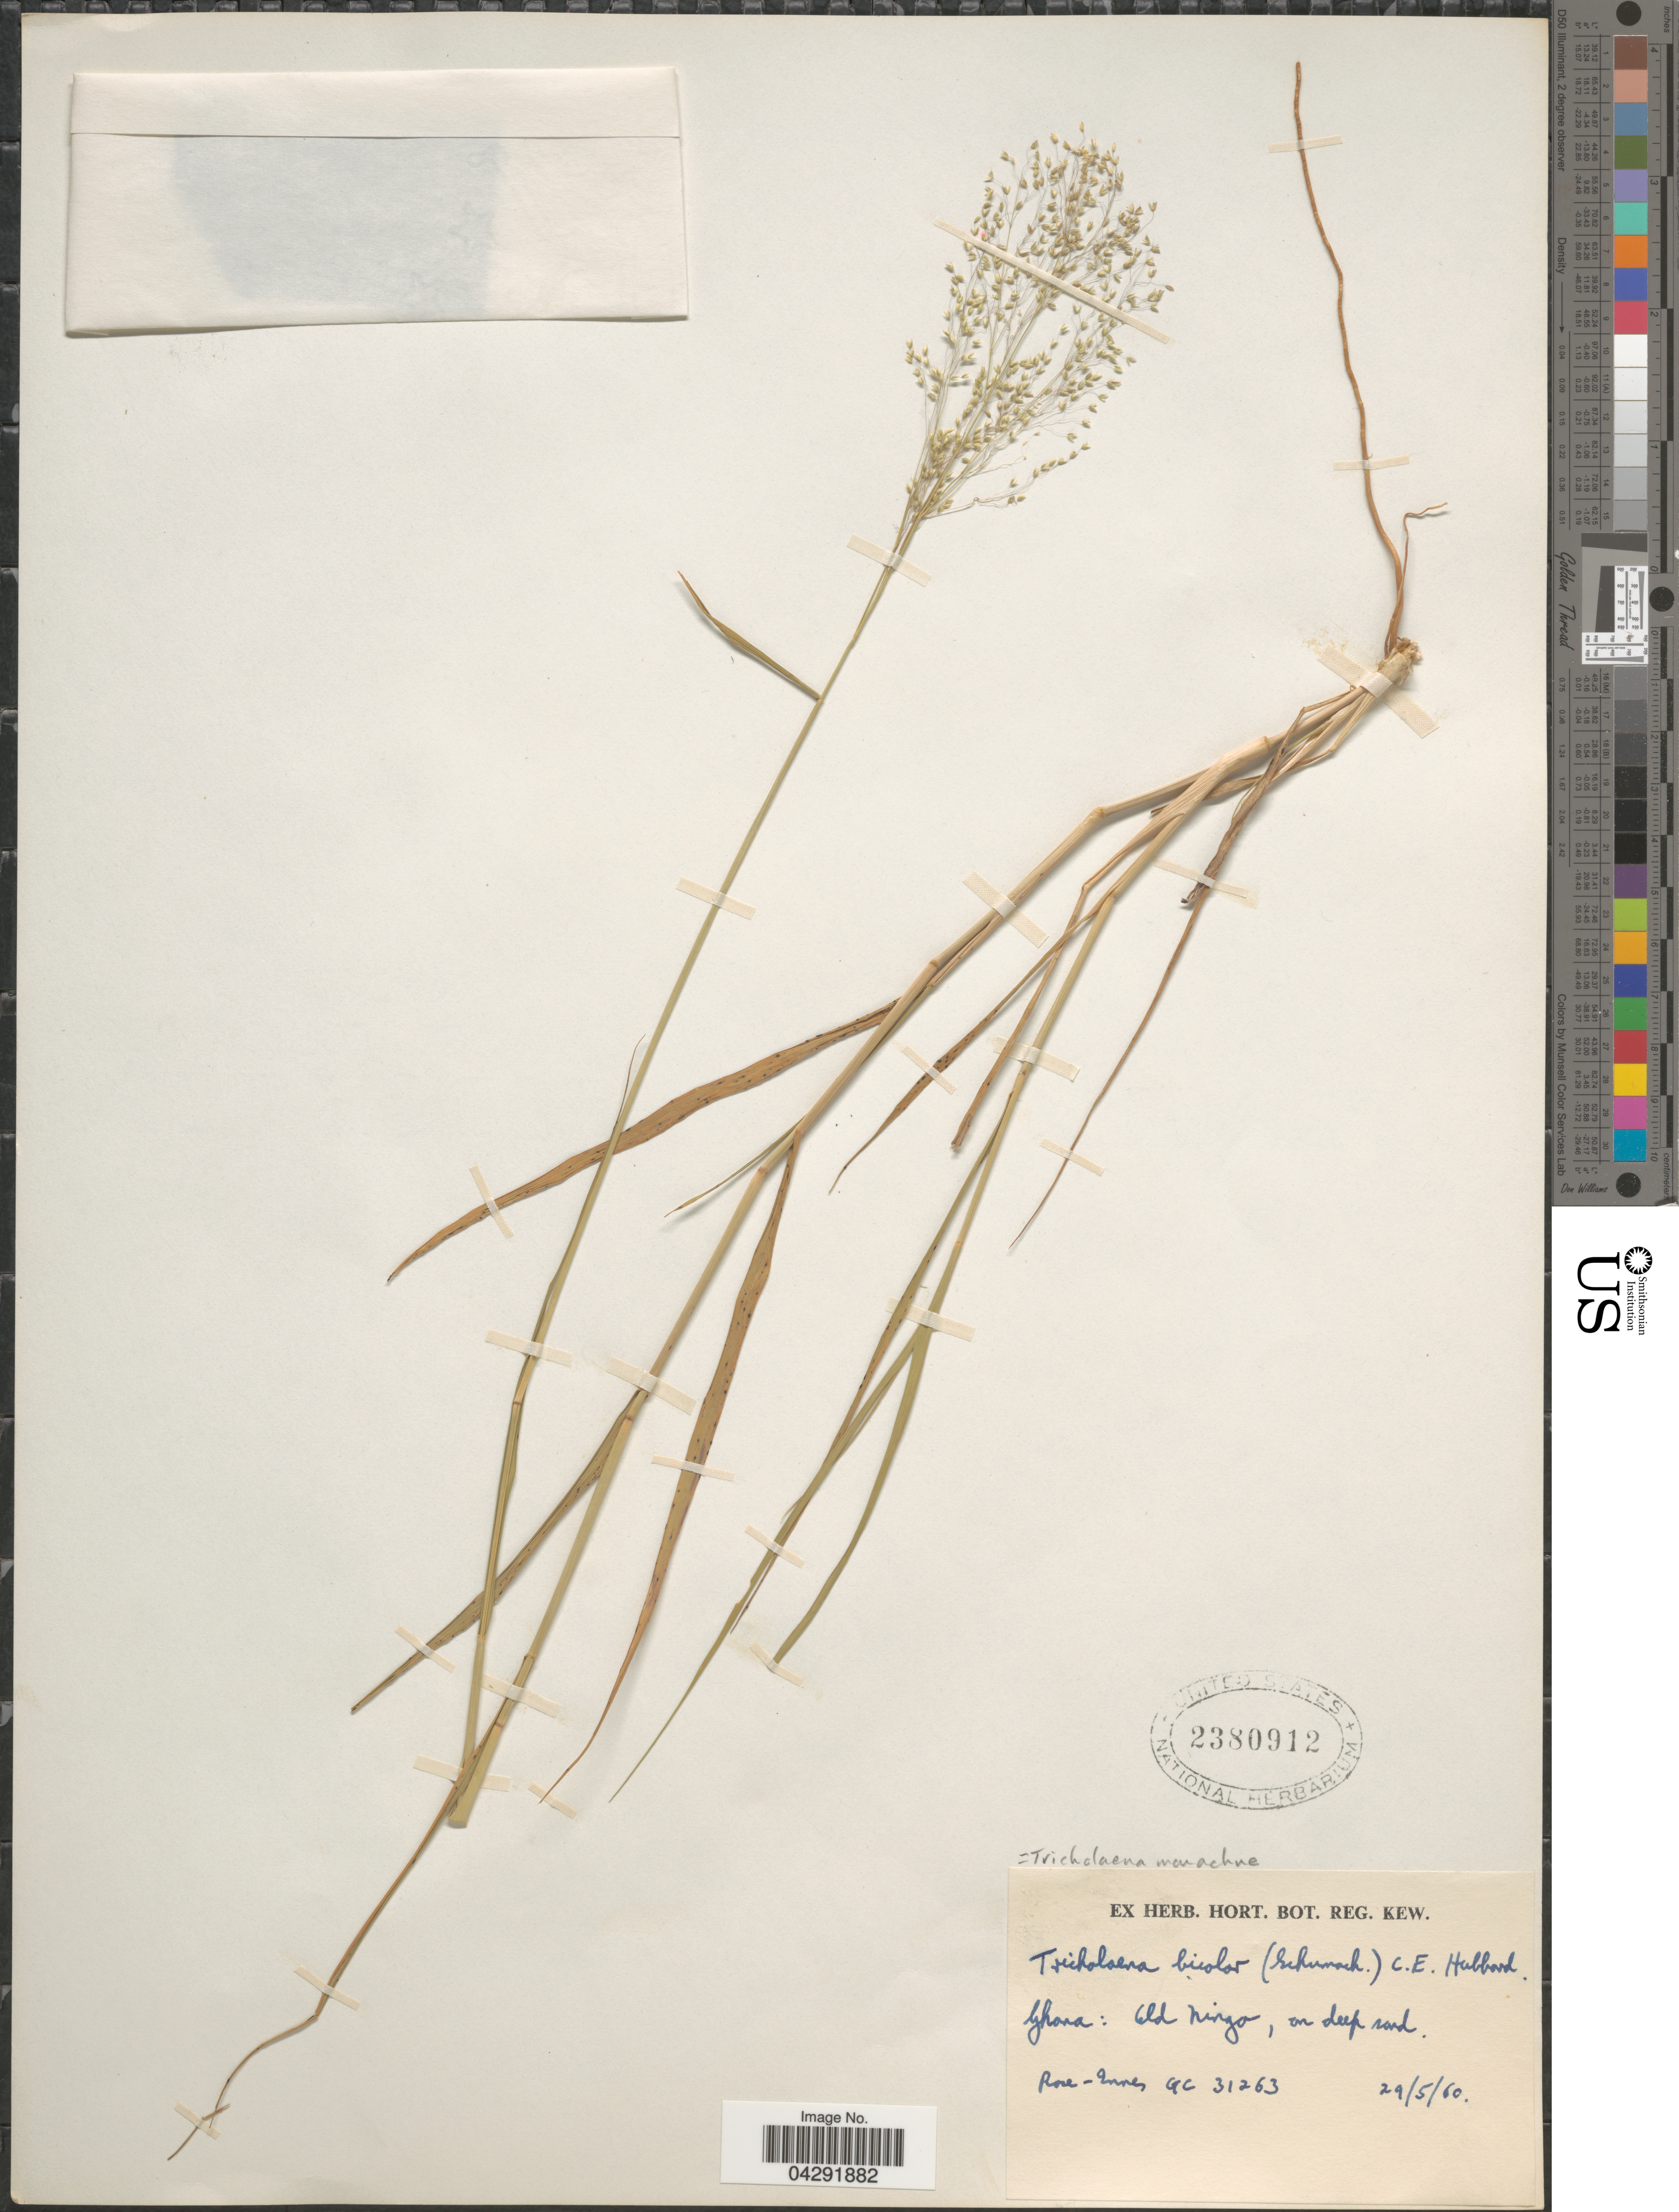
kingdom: Plantae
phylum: Tracheophyta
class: Liliopsida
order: Poales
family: Poaceae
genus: Tricholaena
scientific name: Tricholaena monachne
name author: (Trin.) Stapf & C.E. Hubb.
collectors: R. Rose-Innes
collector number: GC31263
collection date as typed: Transcribed d/m/y: 29/5/60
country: Ghana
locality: Old Ningo.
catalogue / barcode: US 2380912